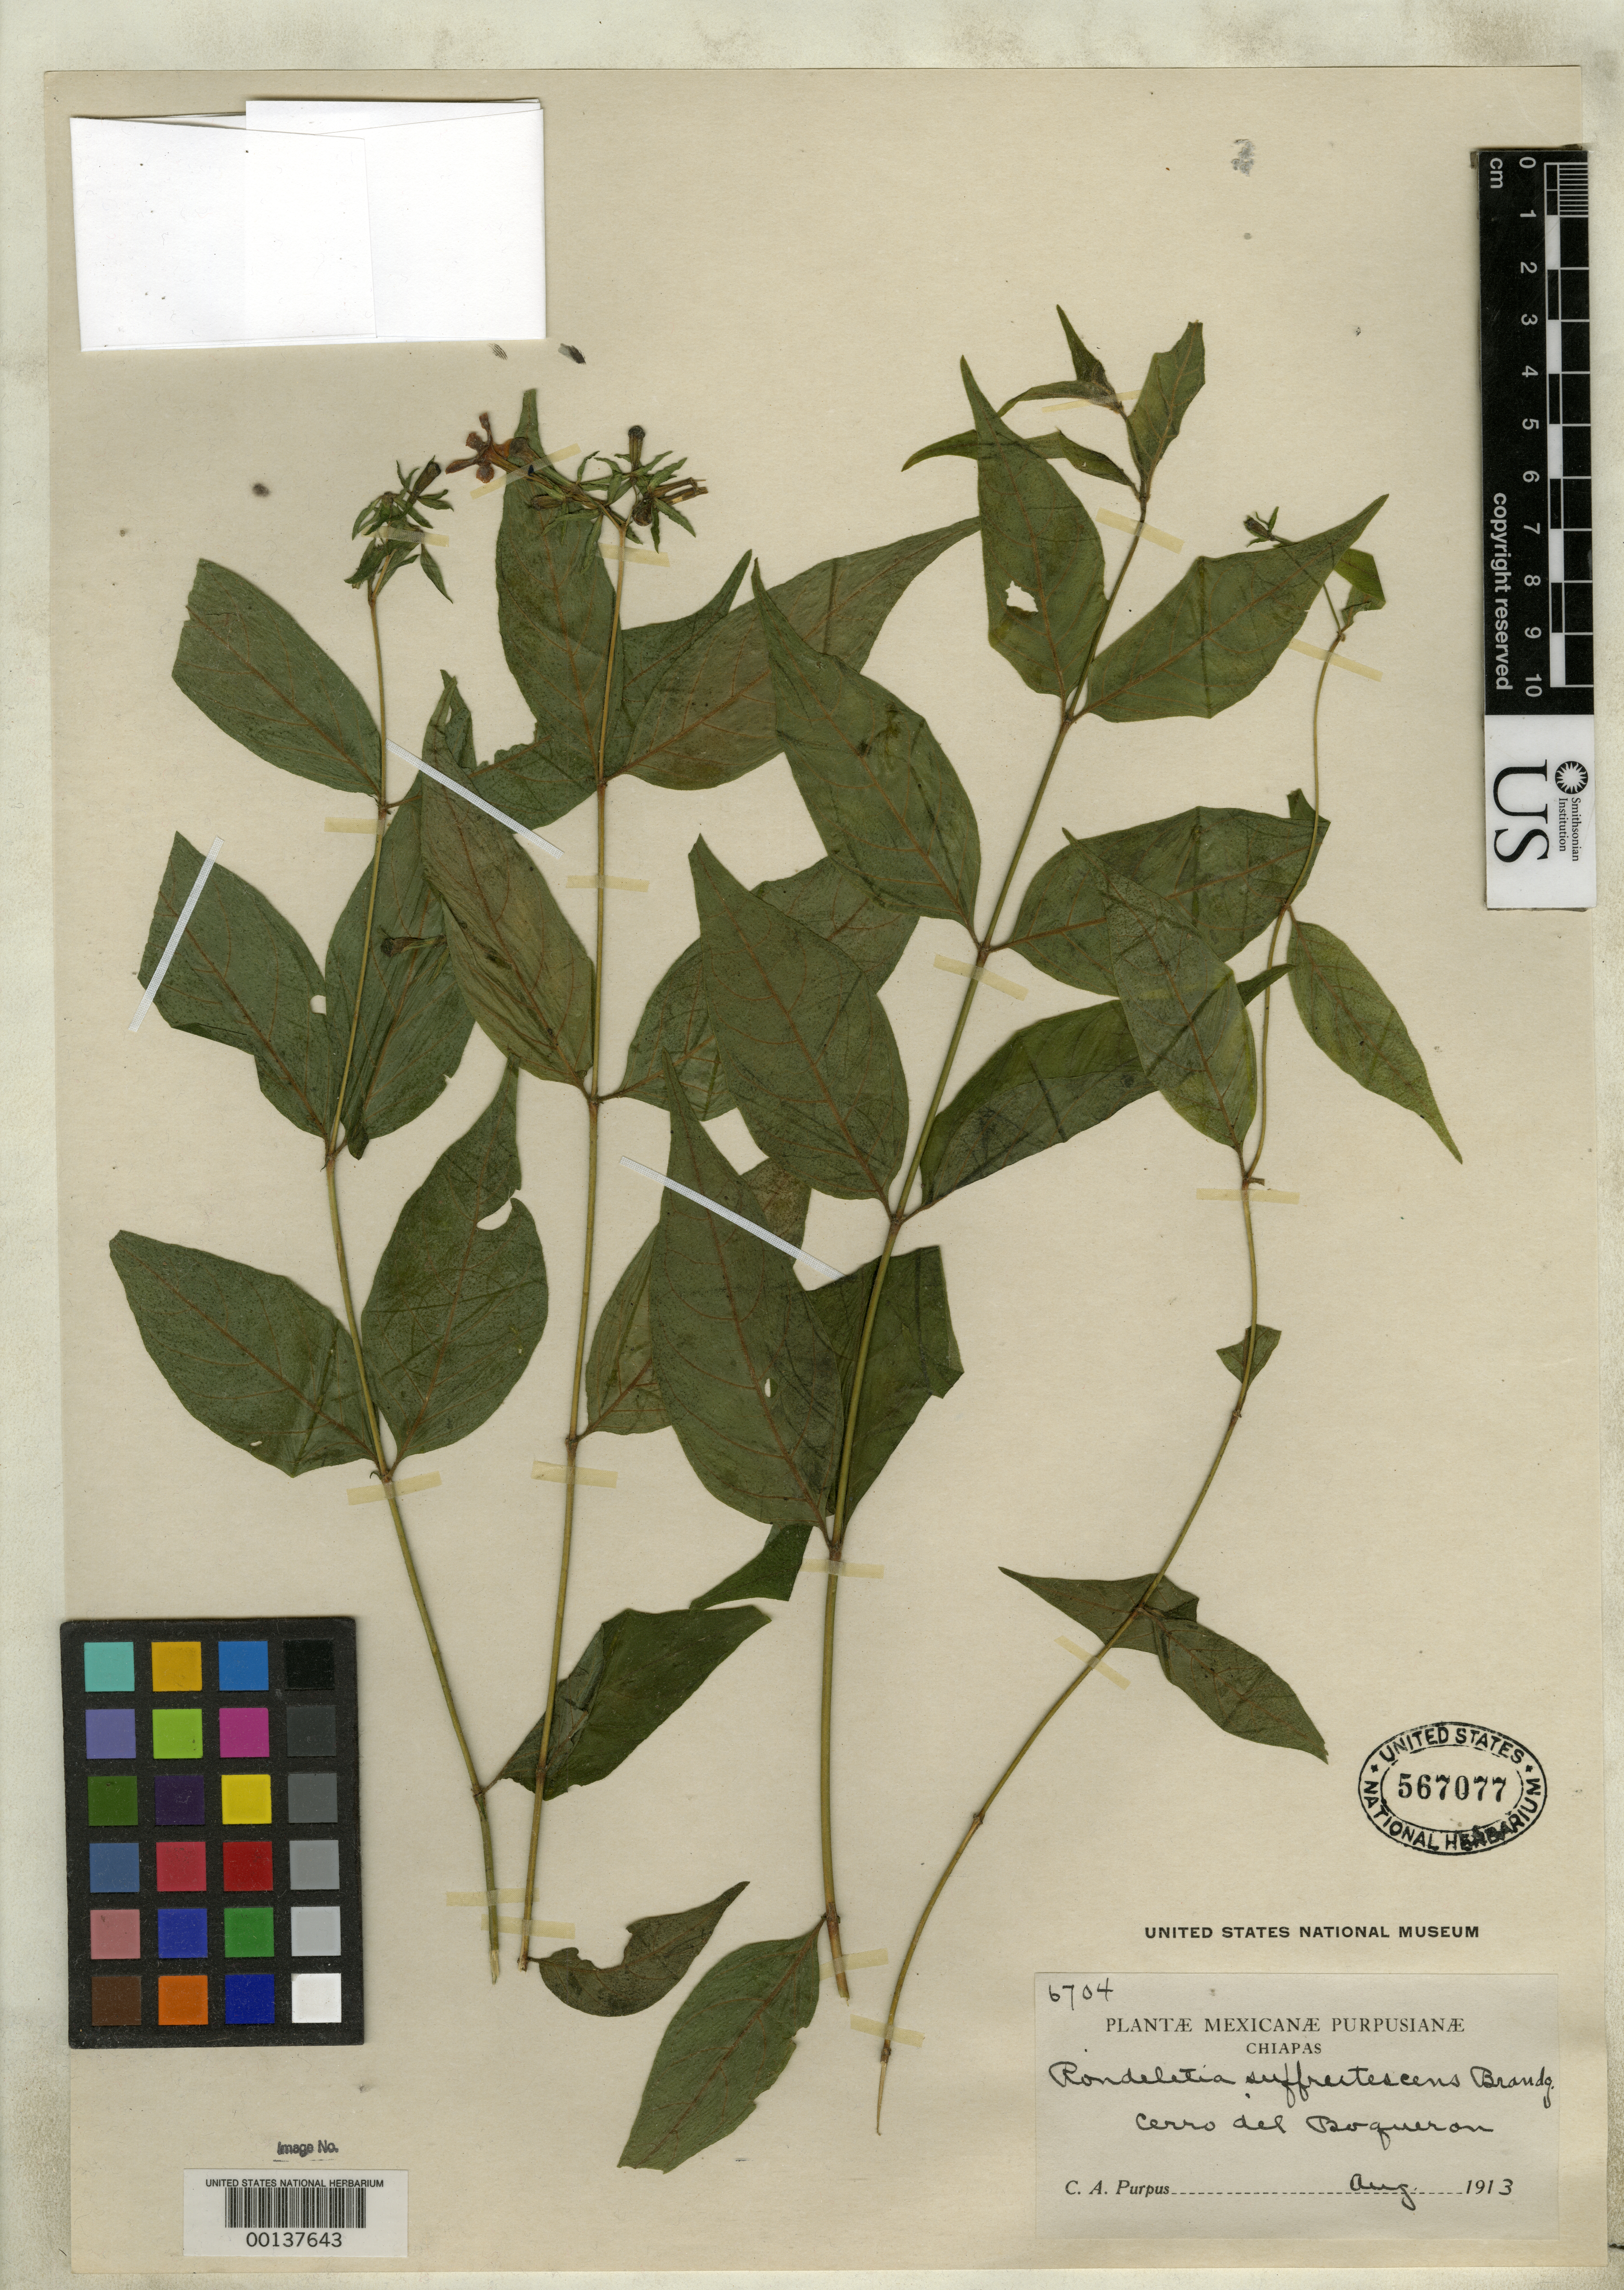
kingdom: Plantae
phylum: Tracheophyta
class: Magnoliopsida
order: Gentianales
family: Rubiaceae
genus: Rondeletia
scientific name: Rondeletia suffrutescens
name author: Brandegee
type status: Isotype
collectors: C. A. Purpus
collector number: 6704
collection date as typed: Aug 1913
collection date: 1913-08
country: Mexico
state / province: Chiapas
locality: Cerro del Boqueron.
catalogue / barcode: US 567077